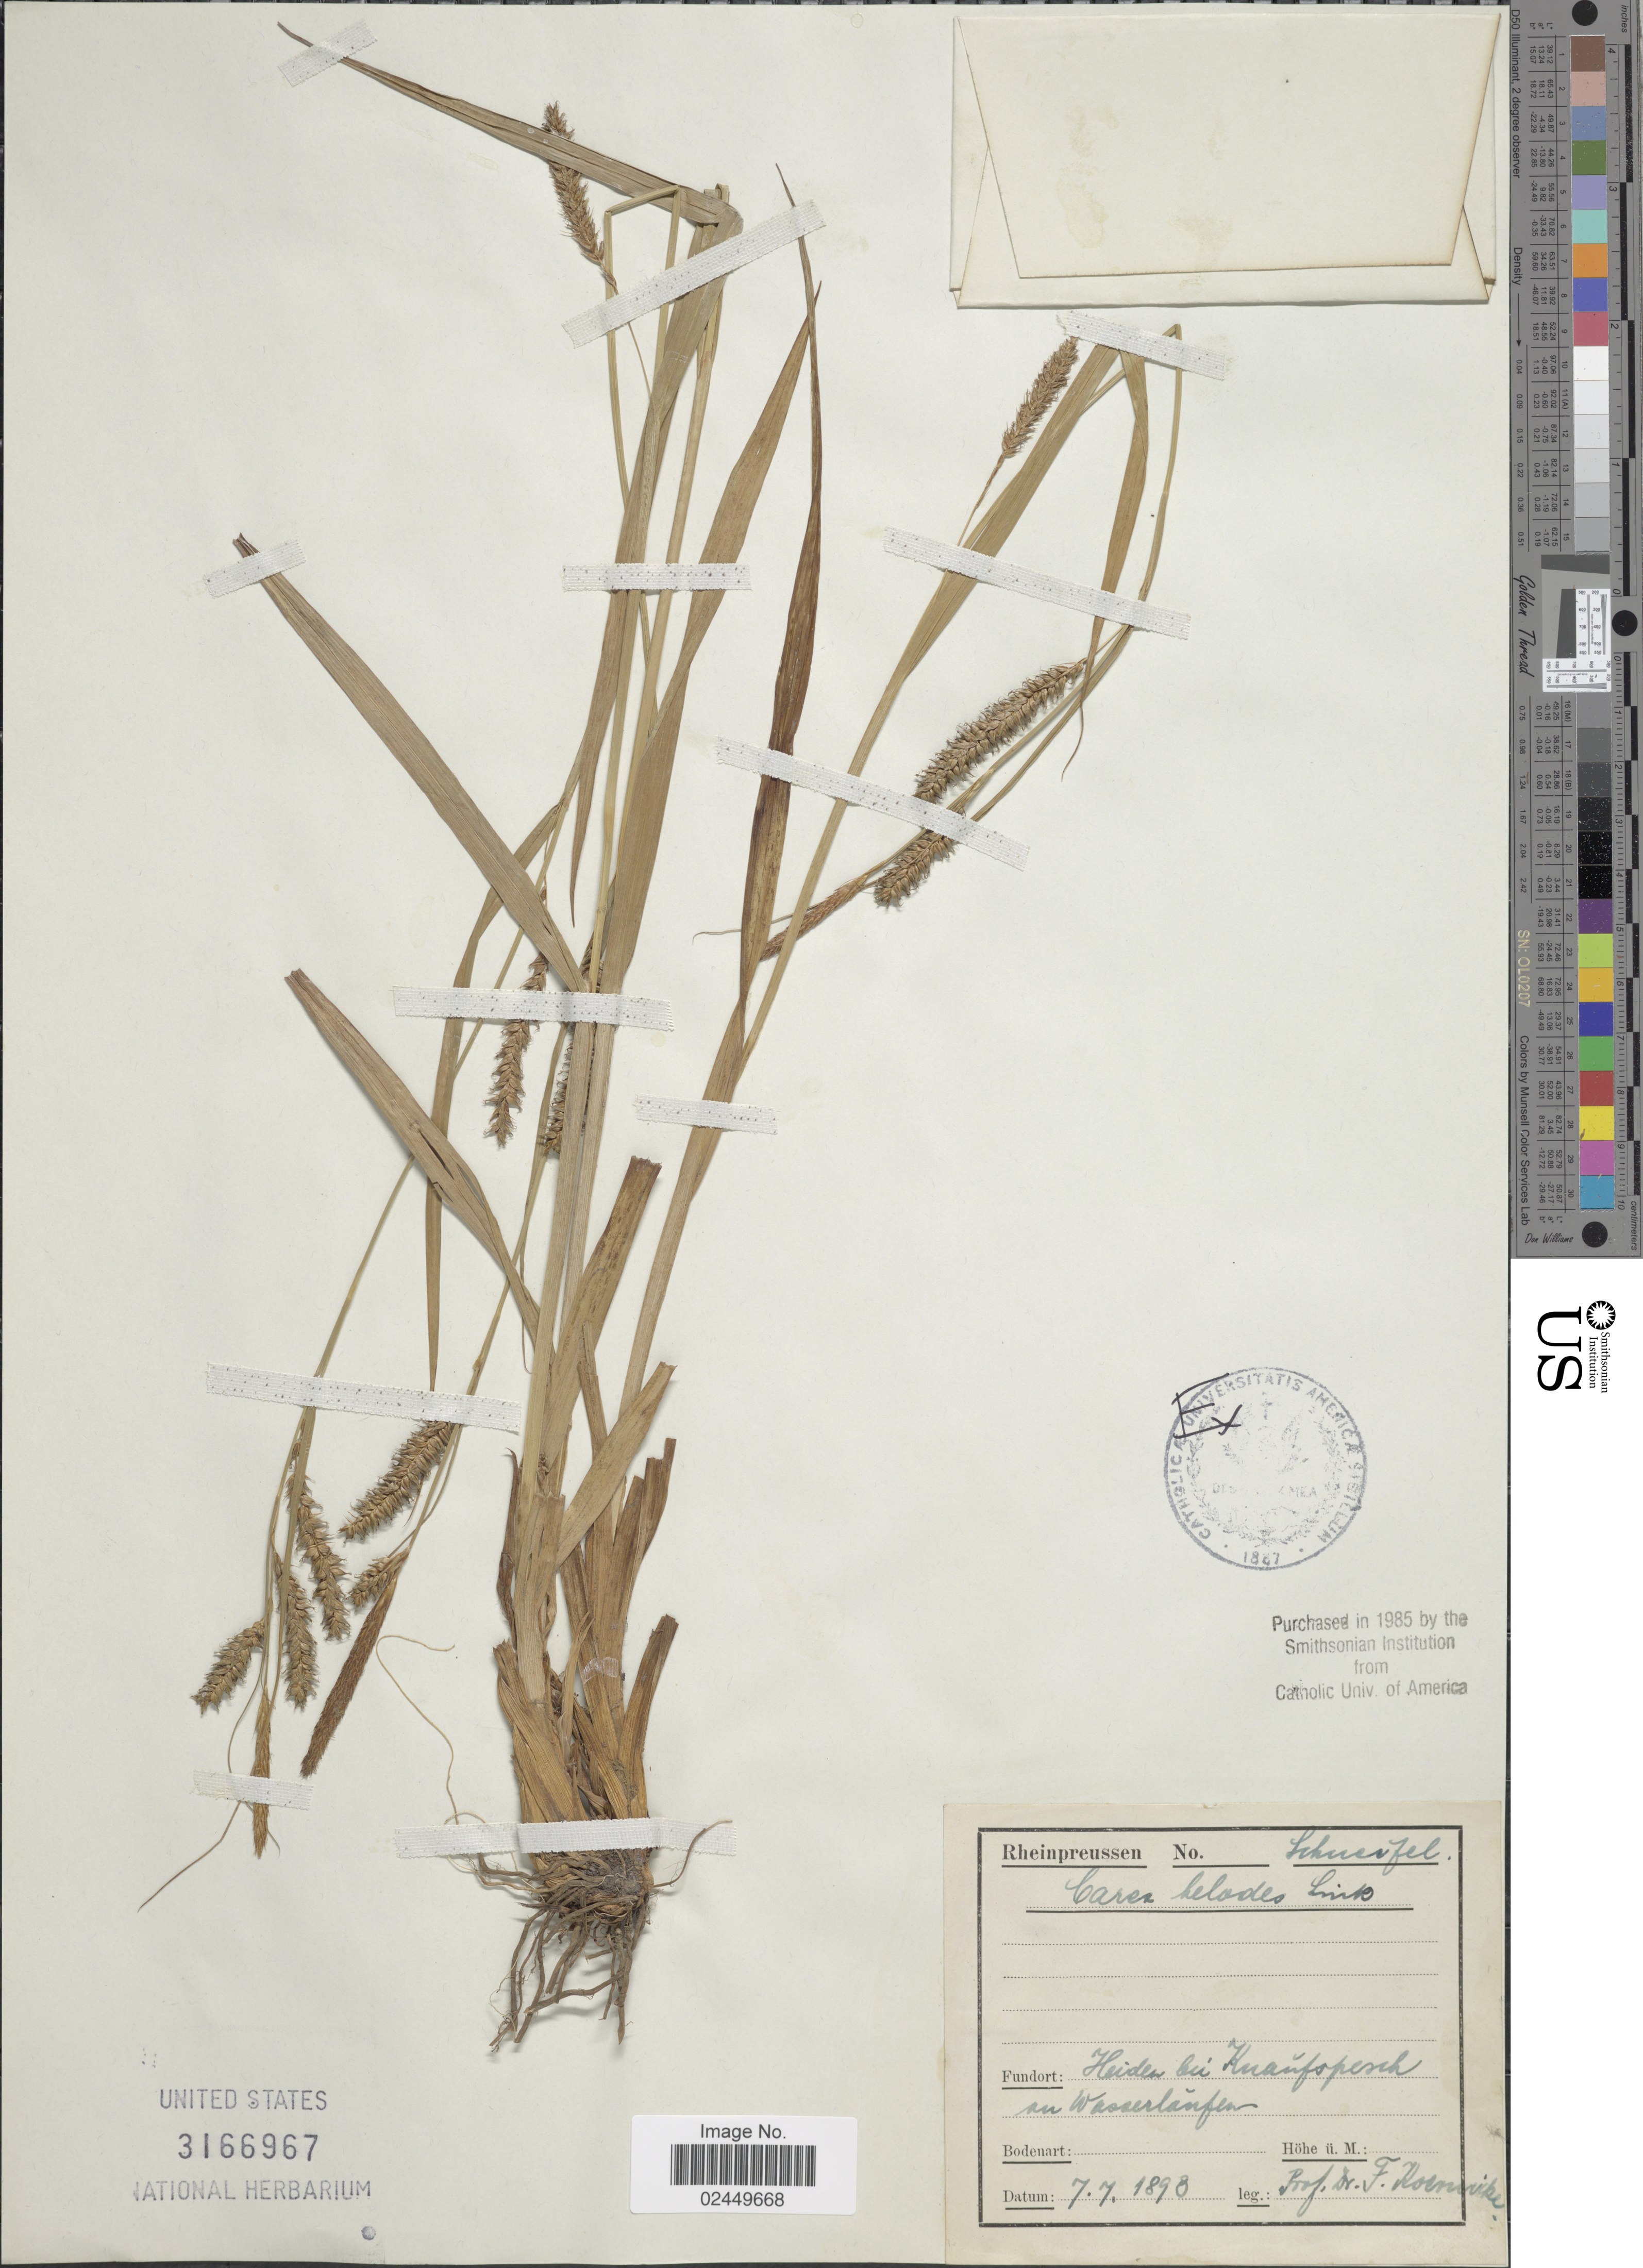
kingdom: Plantae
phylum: Tracheophyta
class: Liliopsida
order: Poales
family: Cyperaceae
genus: Carex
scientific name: Carex helodes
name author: Link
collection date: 1898-07-07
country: Germany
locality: Rheinpreussen. Heiden bei Kuanfspesch an Wasserlanfen [interpreted]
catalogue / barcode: US 3166967